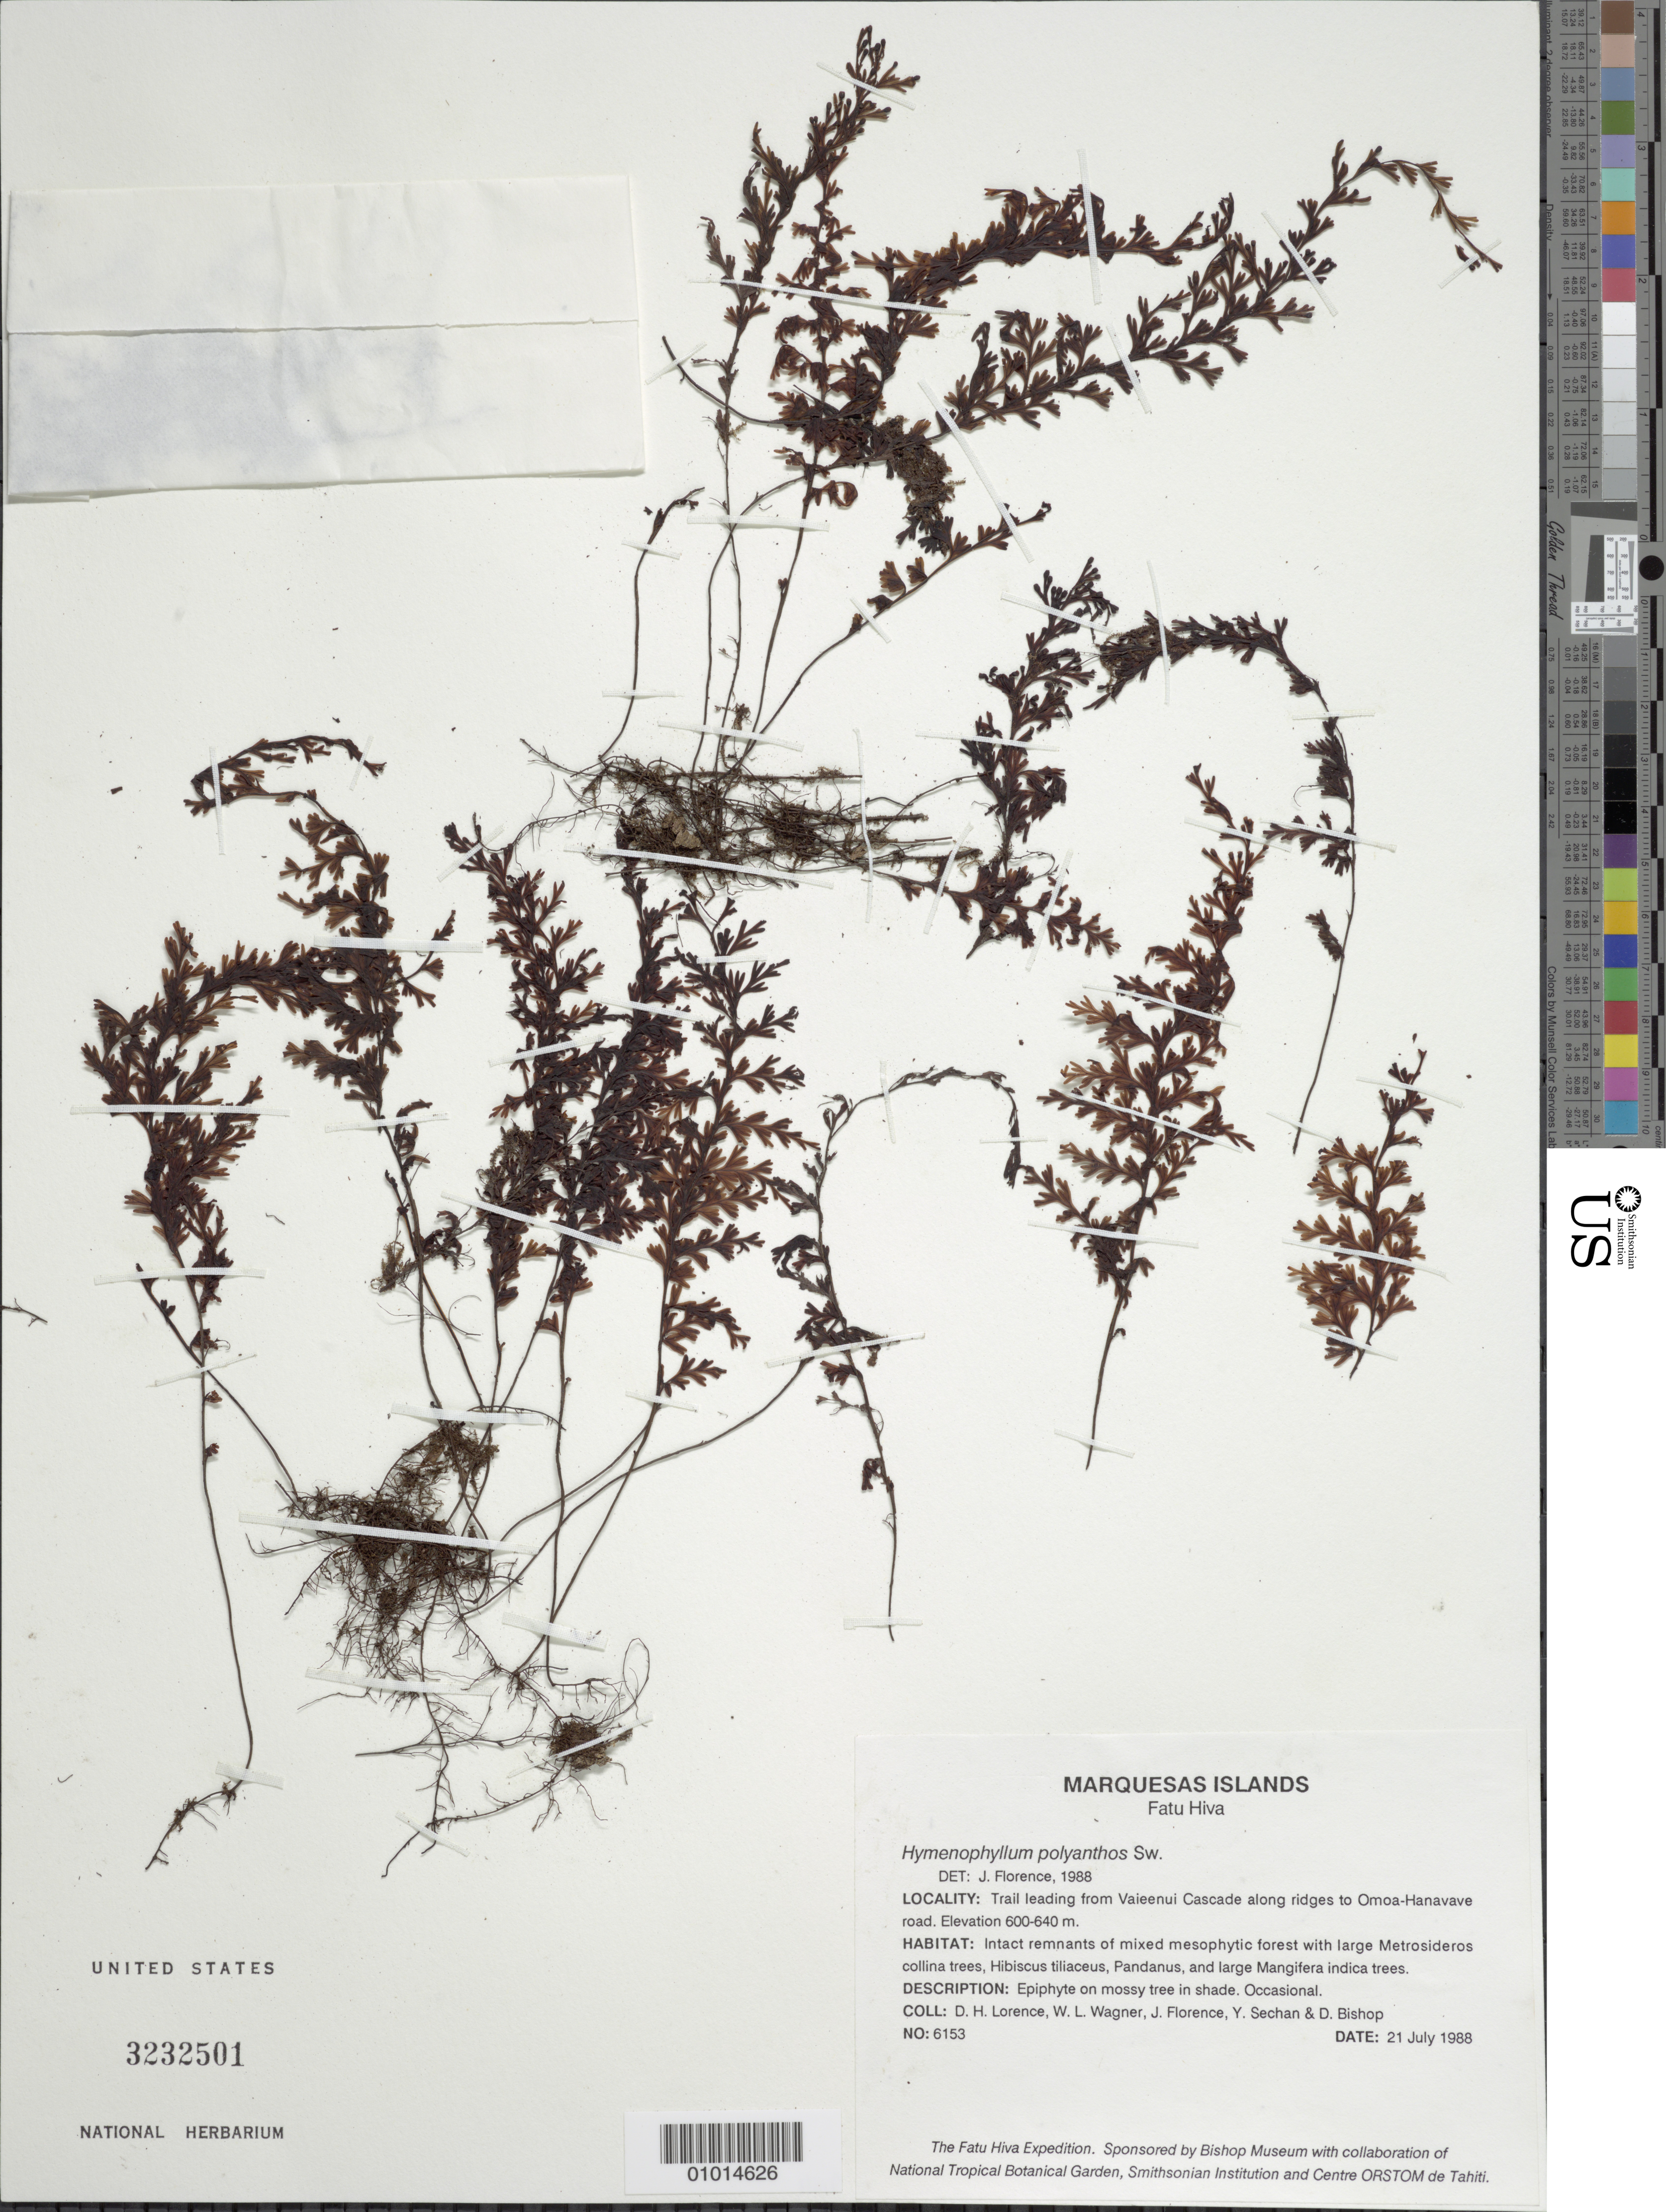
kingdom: Plantae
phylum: Tracheophyta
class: Polypodiopsida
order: Hymenophyllales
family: Hymenophyllaceae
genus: Hymenophyllum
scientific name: Hymenophyllum polyanthos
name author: (Sw.) Sw.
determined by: Florence, J.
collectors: D. Lorence, W. L. Wagner, J. Florence, Y. Sechan & D. Bishop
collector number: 6153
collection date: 1988-07-21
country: French Polynesia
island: Fatu Hiva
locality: trail leading from Vaieenui Cascade along ridges to 'Omo'a-Hanavave road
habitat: Intact remnants of mixed mesophytic forest with large Metrosideros collina trees, Hibiscus tiliaceus, Pandanus, and large Mangifera indica trees; occasional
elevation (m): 600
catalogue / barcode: US 3232501